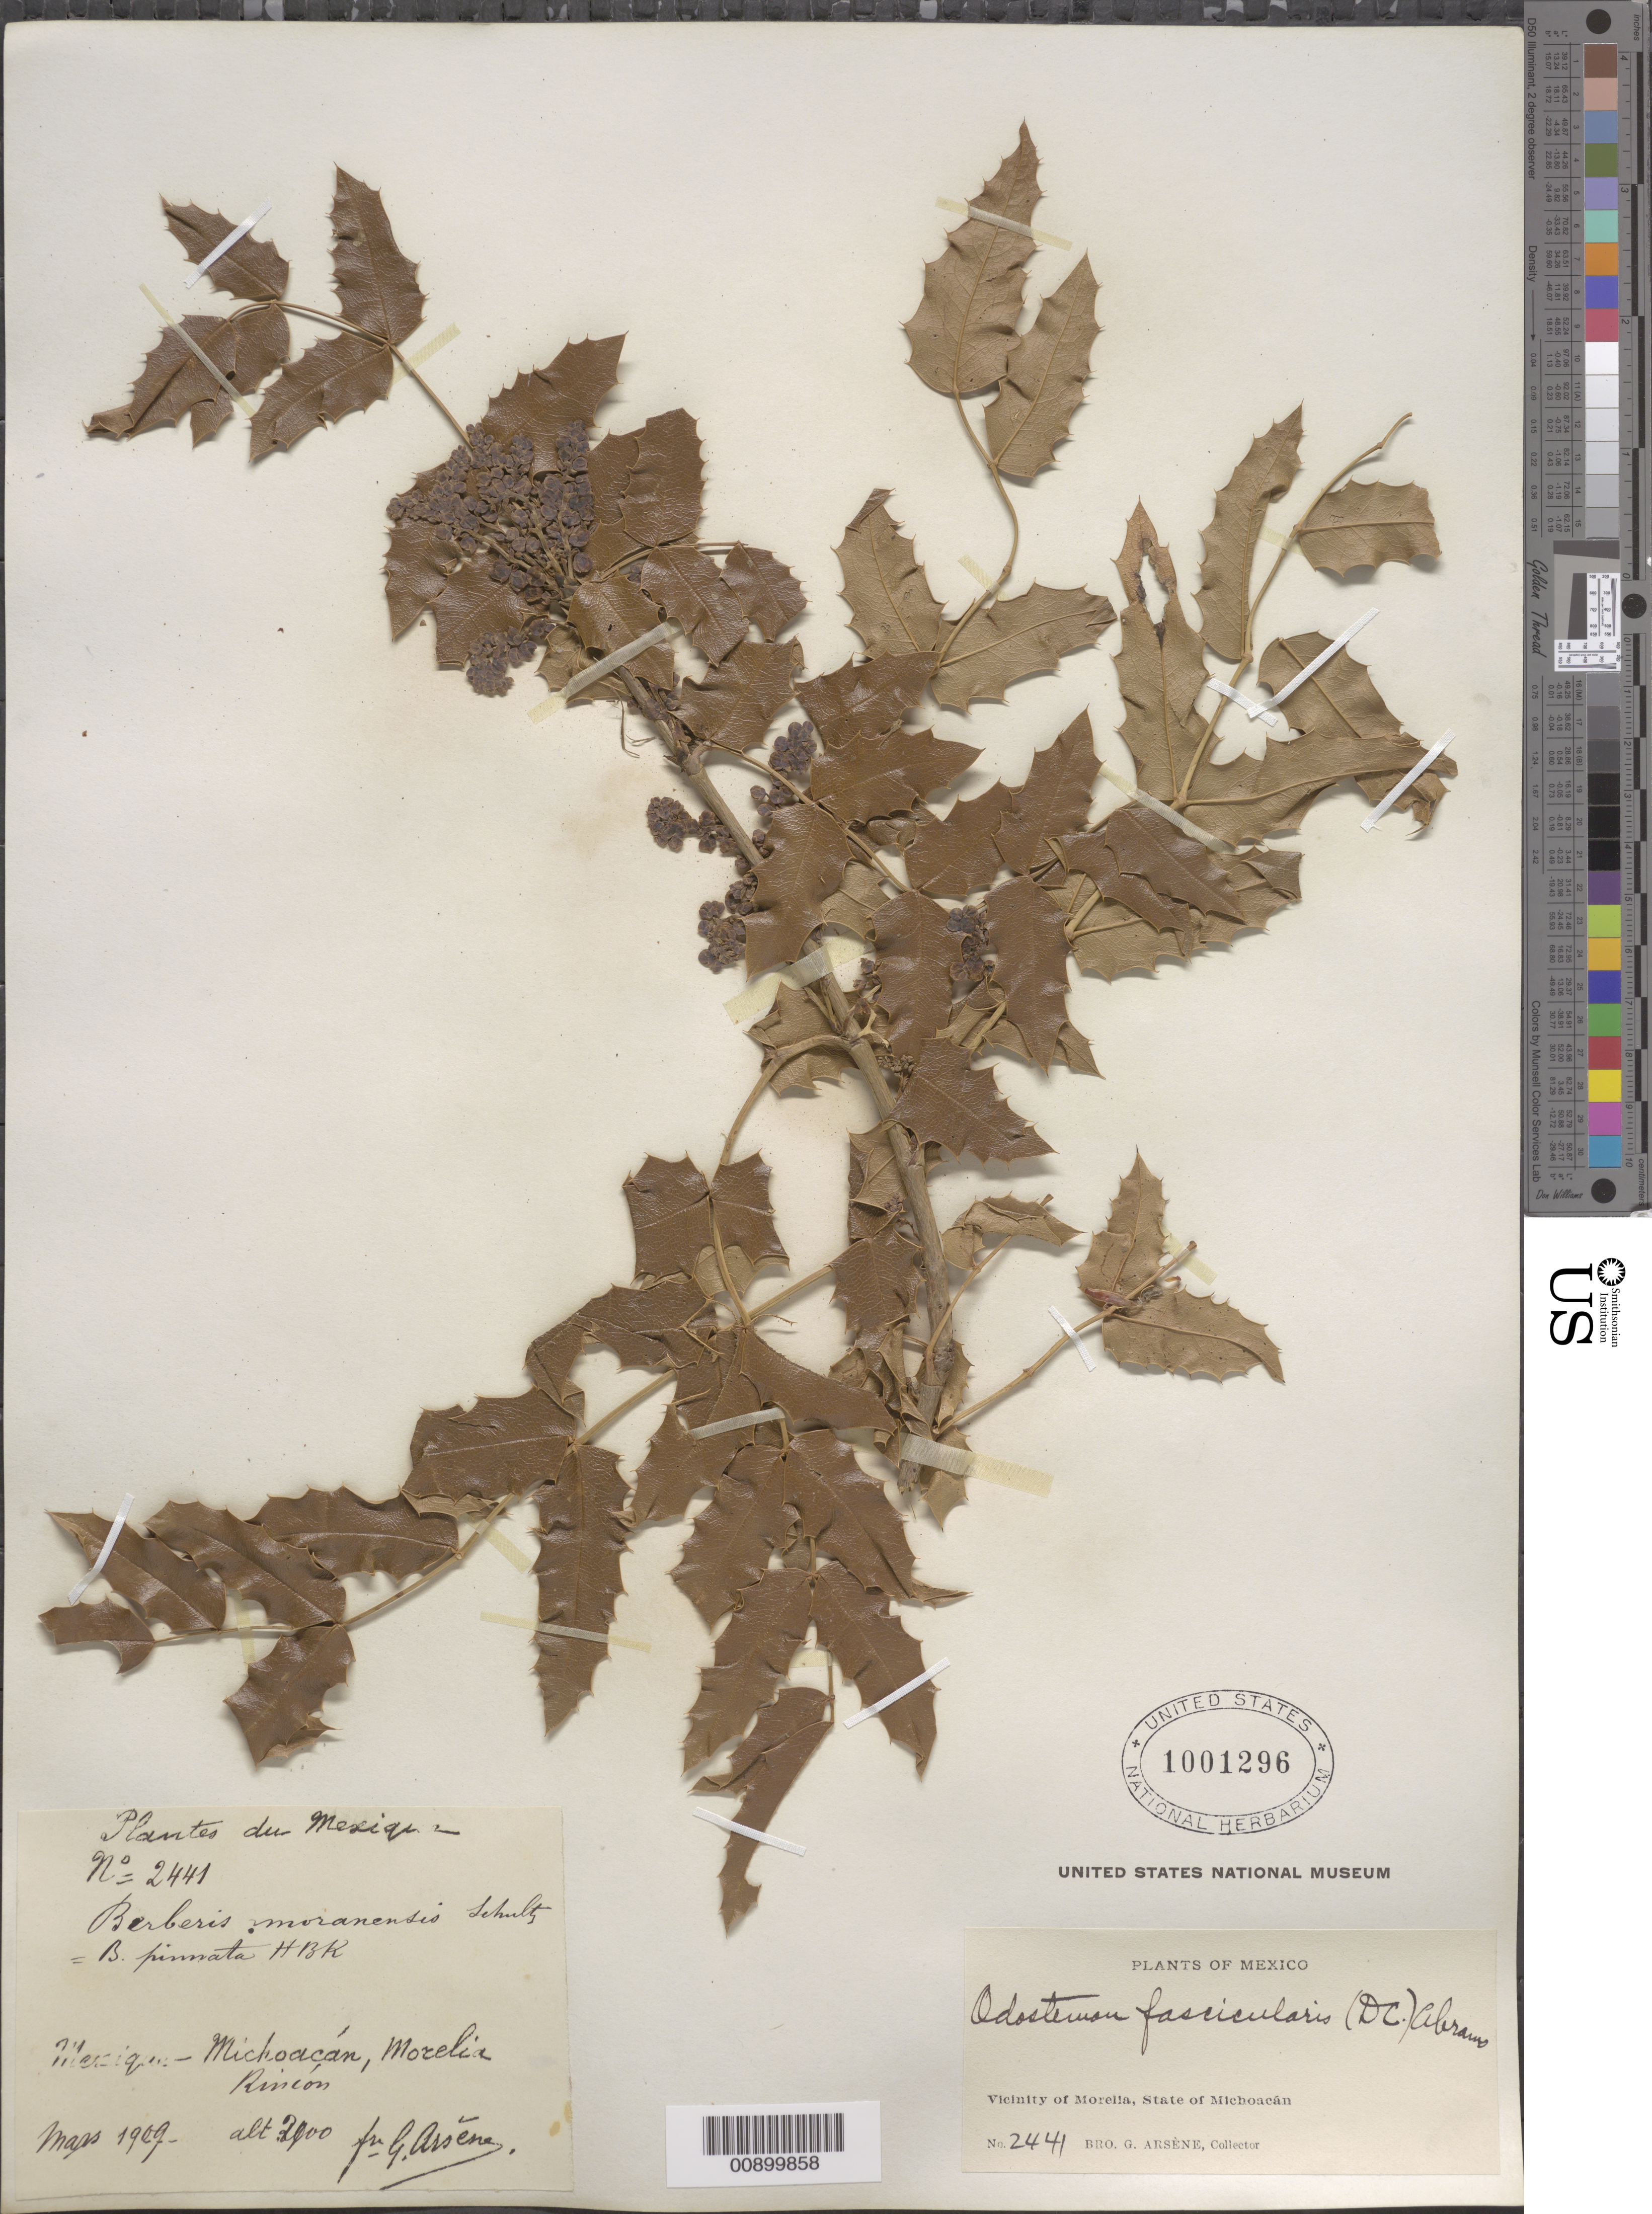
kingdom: Plantae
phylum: Tracheophyta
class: Magnoliopsida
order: Ranunculales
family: Berberidaceae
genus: Mahonia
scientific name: Mahonia fascicularis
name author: DC.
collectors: Bro. G. Arsène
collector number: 2441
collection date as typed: Mar 1909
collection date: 1909-03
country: Mexico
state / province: Michoacán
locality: Rincón. Vicinity of Morelia, State of Michoacán.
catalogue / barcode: US 1001296